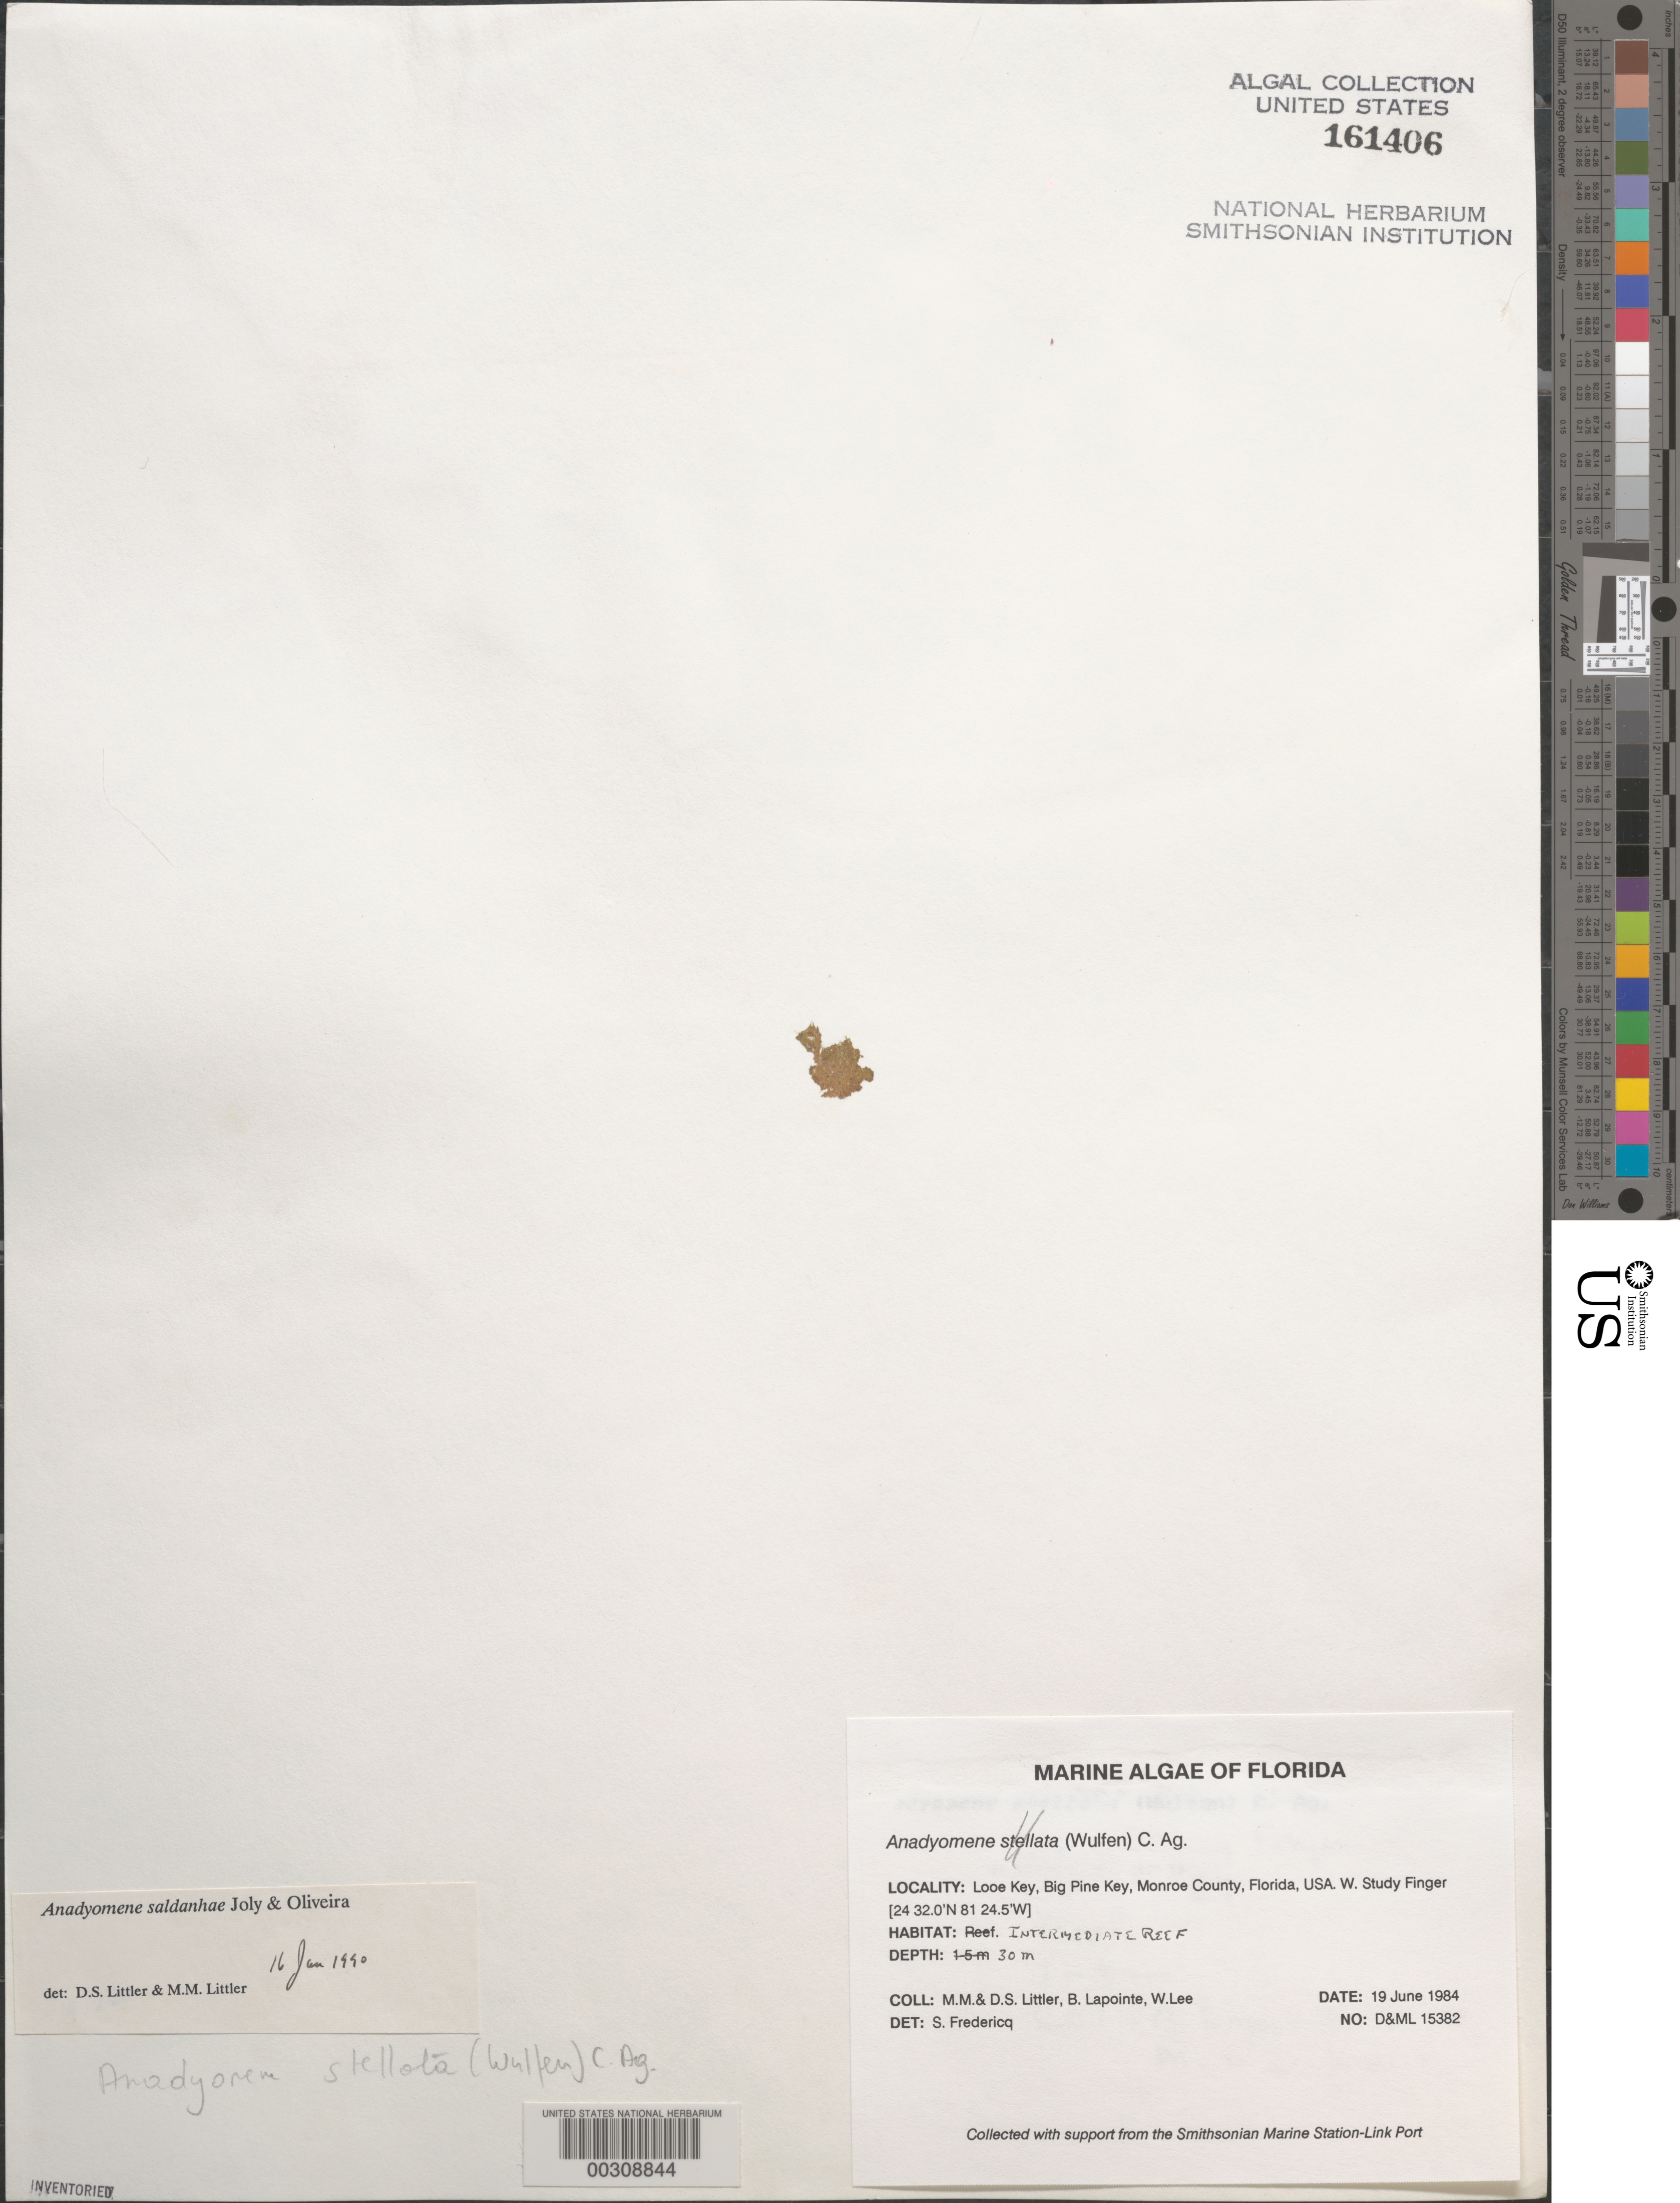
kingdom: Plantae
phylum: Chlorophyta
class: Ulvophyceae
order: Cladophorales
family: Anadyomenaceae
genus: Anadyomene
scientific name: Anadyomene saldanhae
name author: A.B. Joly & E.C. Oliveira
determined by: Littler, D. S.; Littler, M. M.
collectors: M. M. Littler, D. S. Littler, B. Lapointe & W. Lee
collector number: D&ML 15382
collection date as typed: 19 Jun 1984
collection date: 1984-06-19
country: United States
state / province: Florida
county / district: Monroe County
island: Looe Key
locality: Looe Key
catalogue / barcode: US 161406